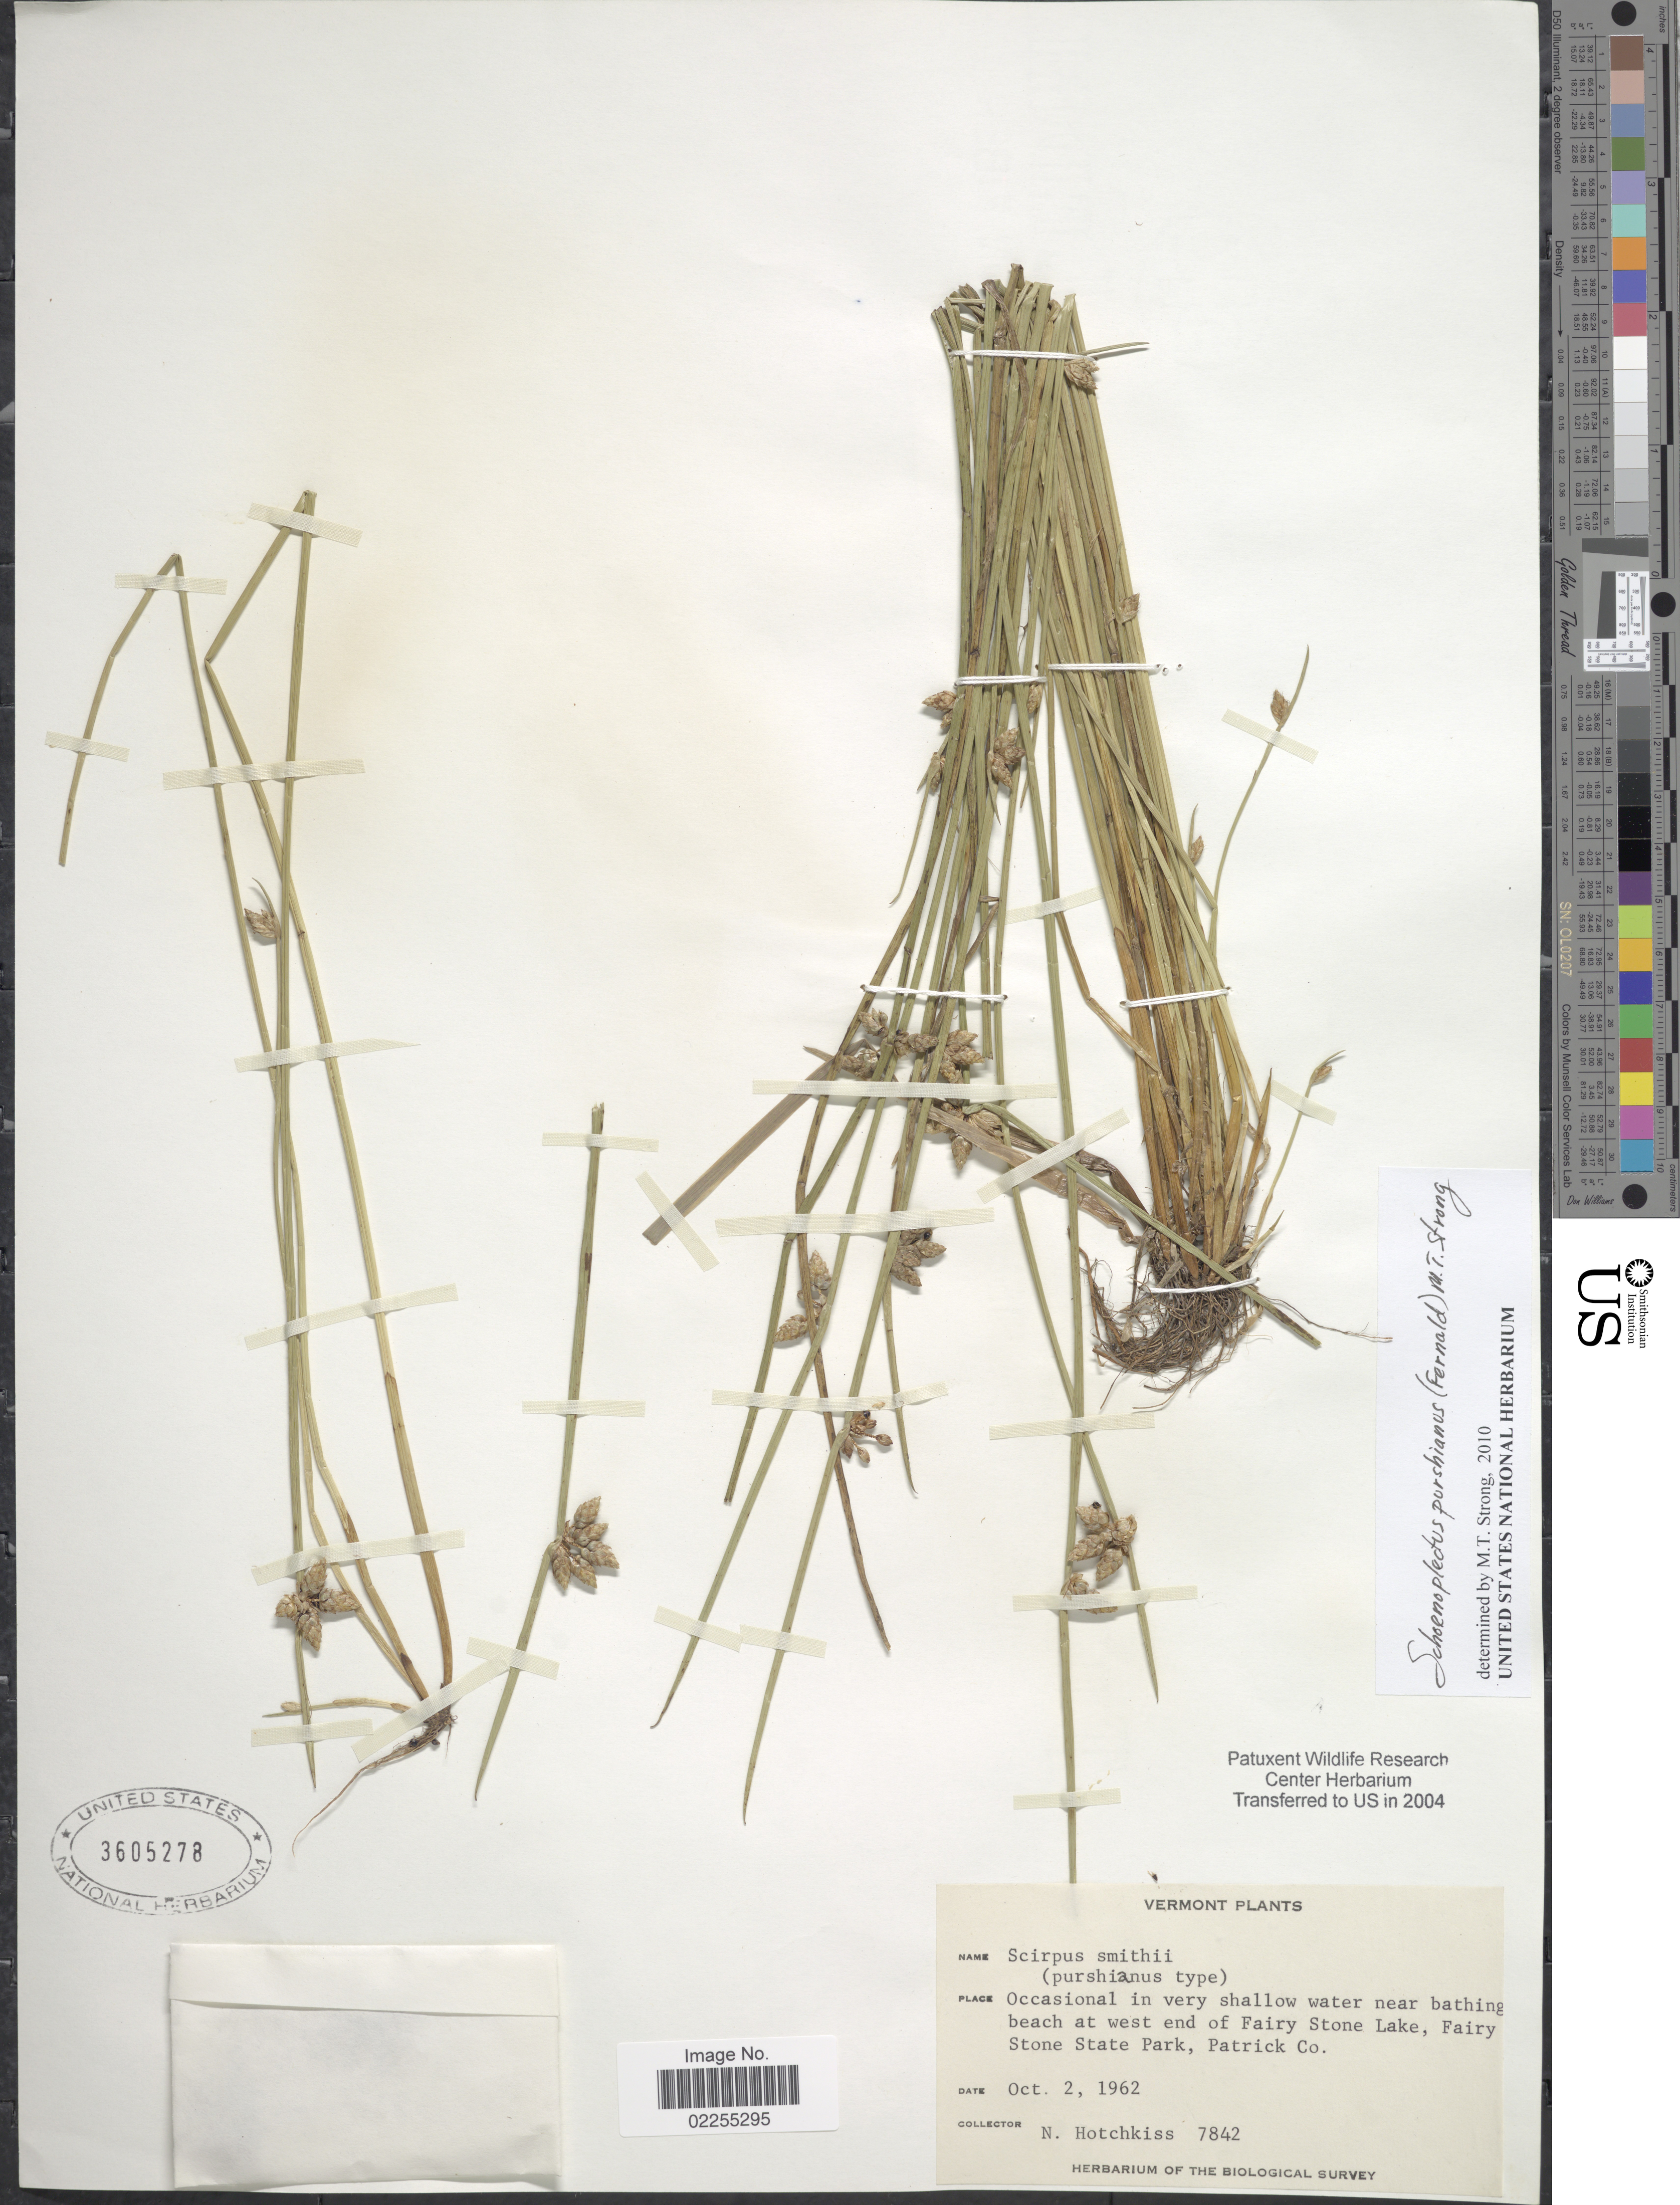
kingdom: Plantae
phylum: Tracheophyta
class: Liliopsida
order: Poales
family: Cyperaceae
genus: Schoenoplectus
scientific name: Schoenoplectus purshianus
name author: (Fernald) M.T. Strong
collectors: N. Hotchkiss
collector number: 7842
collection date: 1962-10-02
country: United States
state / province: Virginia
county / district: Patrick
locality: Near bathing beach at west end of Fairy Stone Lake, Fairy Stone State Park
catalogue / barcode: US 3605278